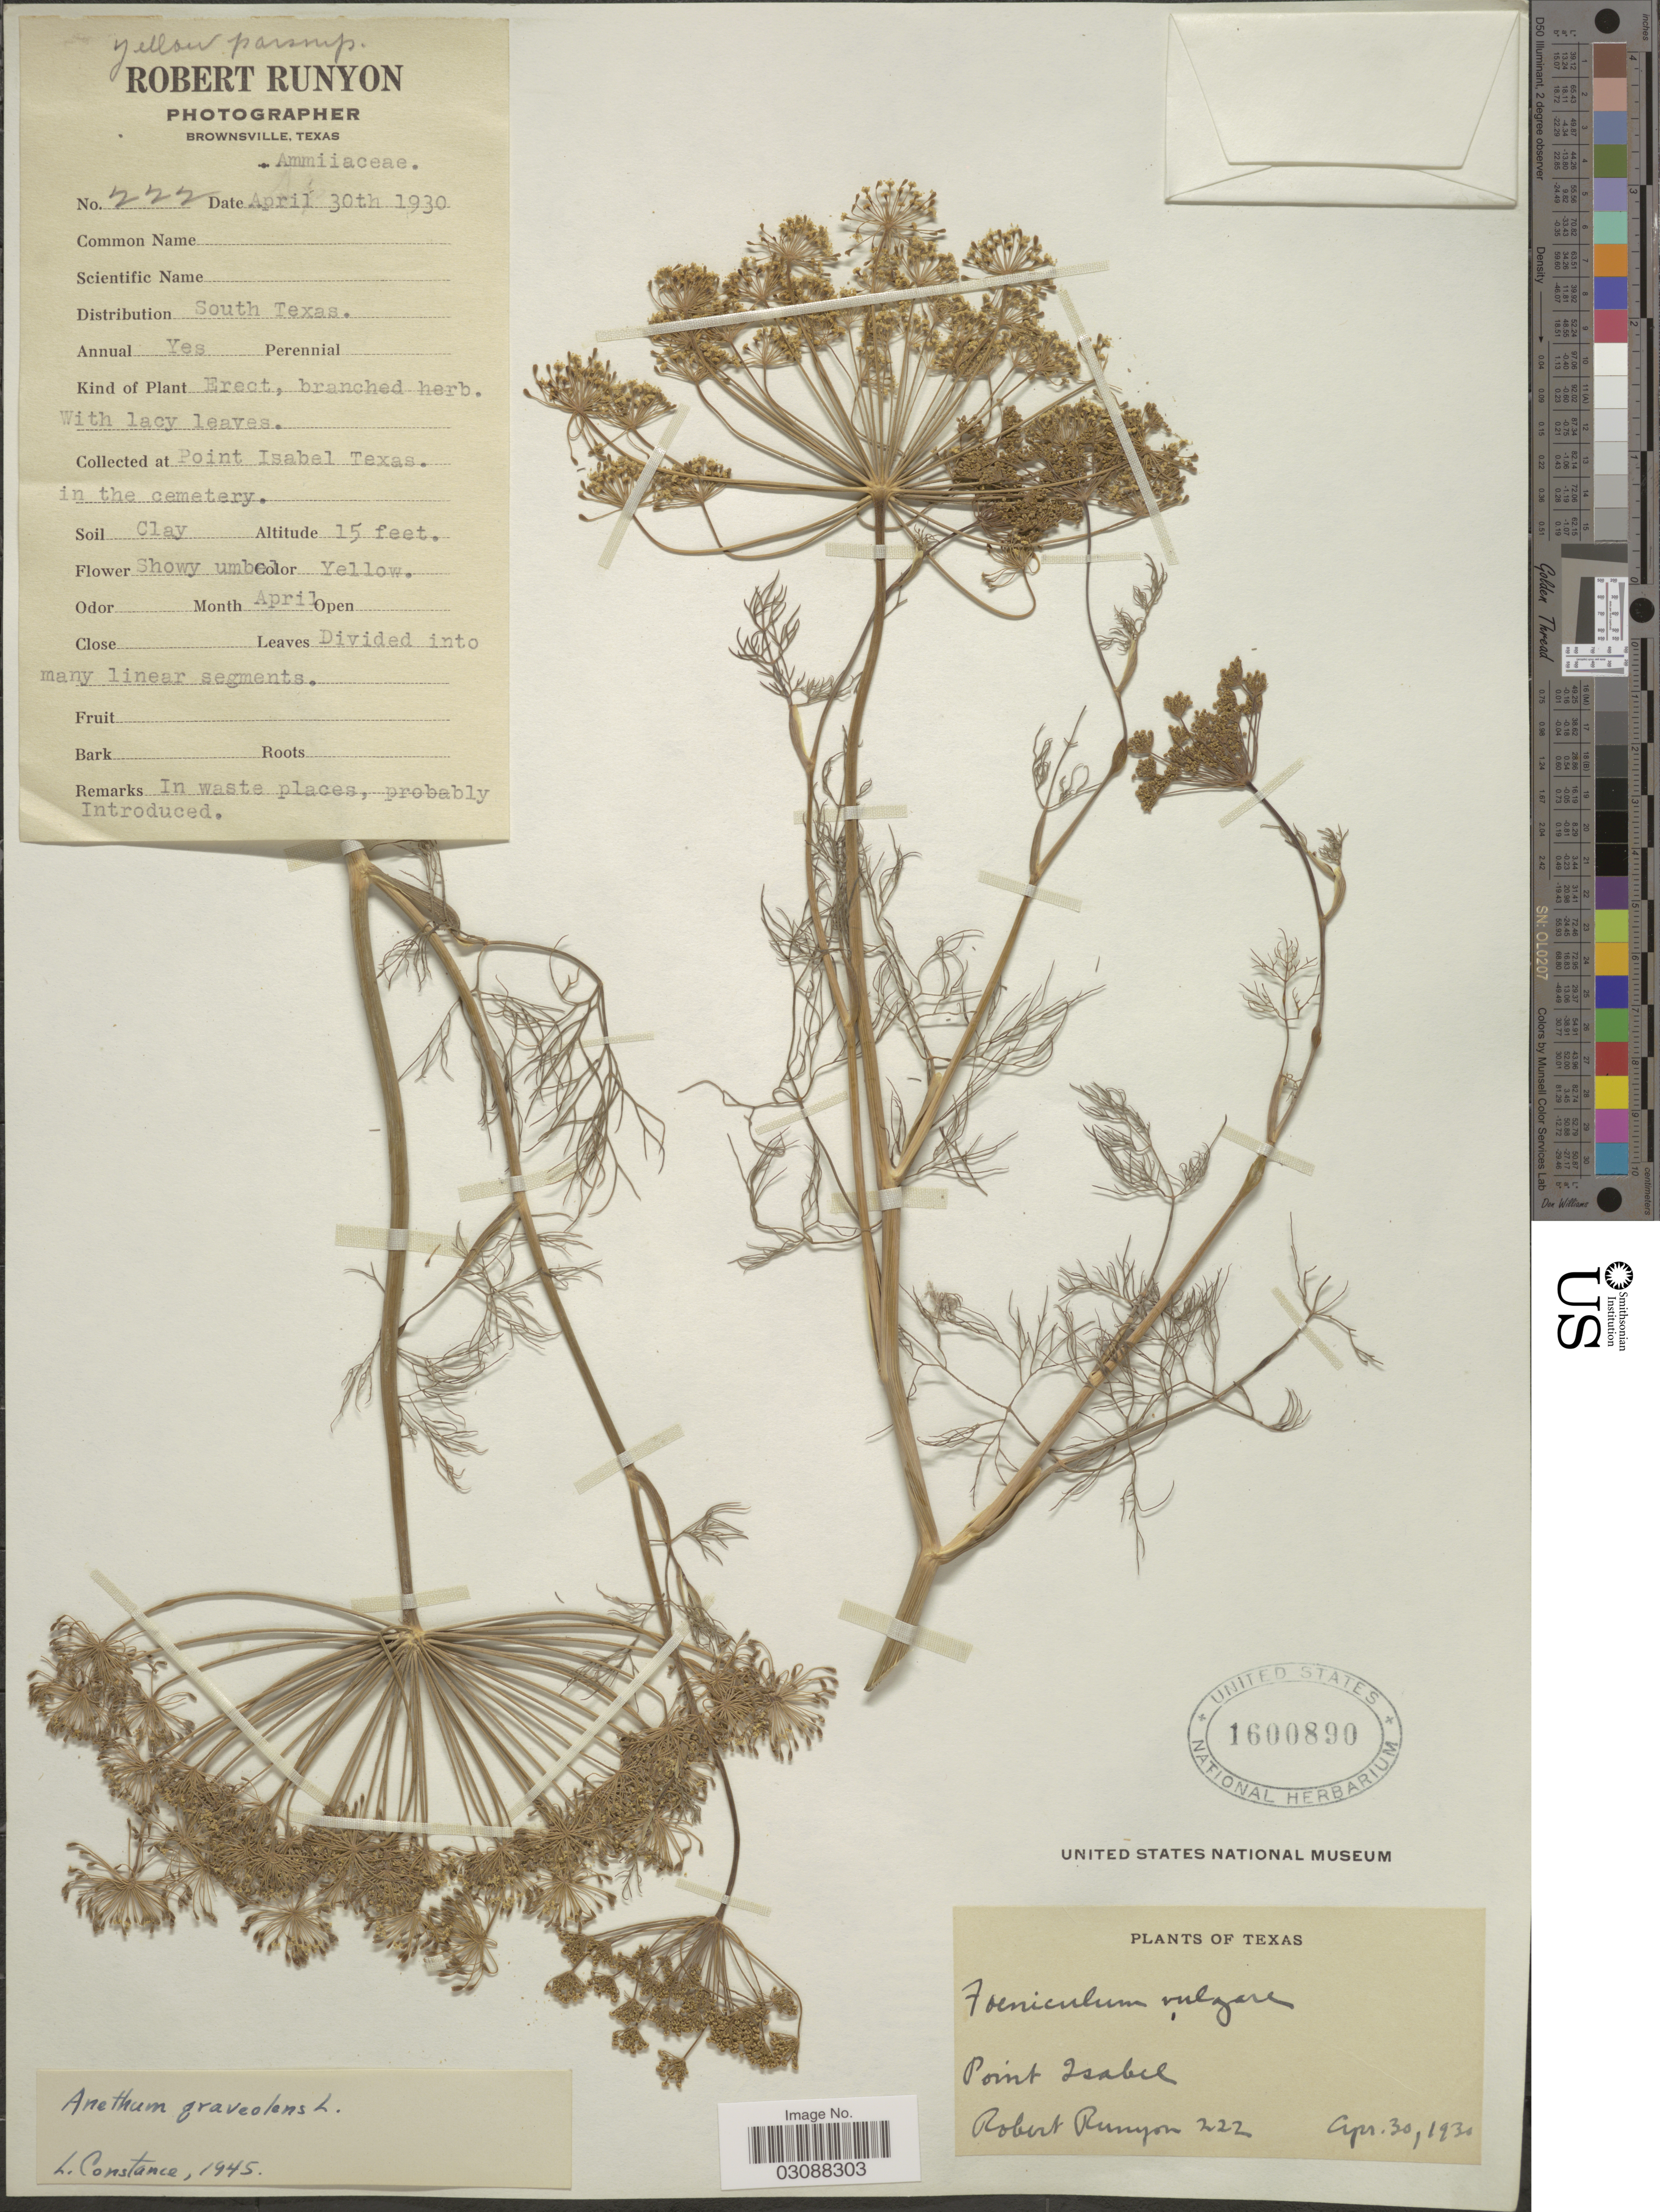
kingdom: Plantae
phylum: Tracheophyta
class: Magnoliopsida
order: Apiales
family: Apiaceae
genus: Anethum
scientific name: Anethum graveolens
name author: L.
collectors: R. Runyon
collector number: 222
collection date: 1930-04-30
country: United States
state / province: Texas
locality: Point Isabel in the cemetery. South Texas.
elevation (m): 5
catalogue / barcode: US 1600890